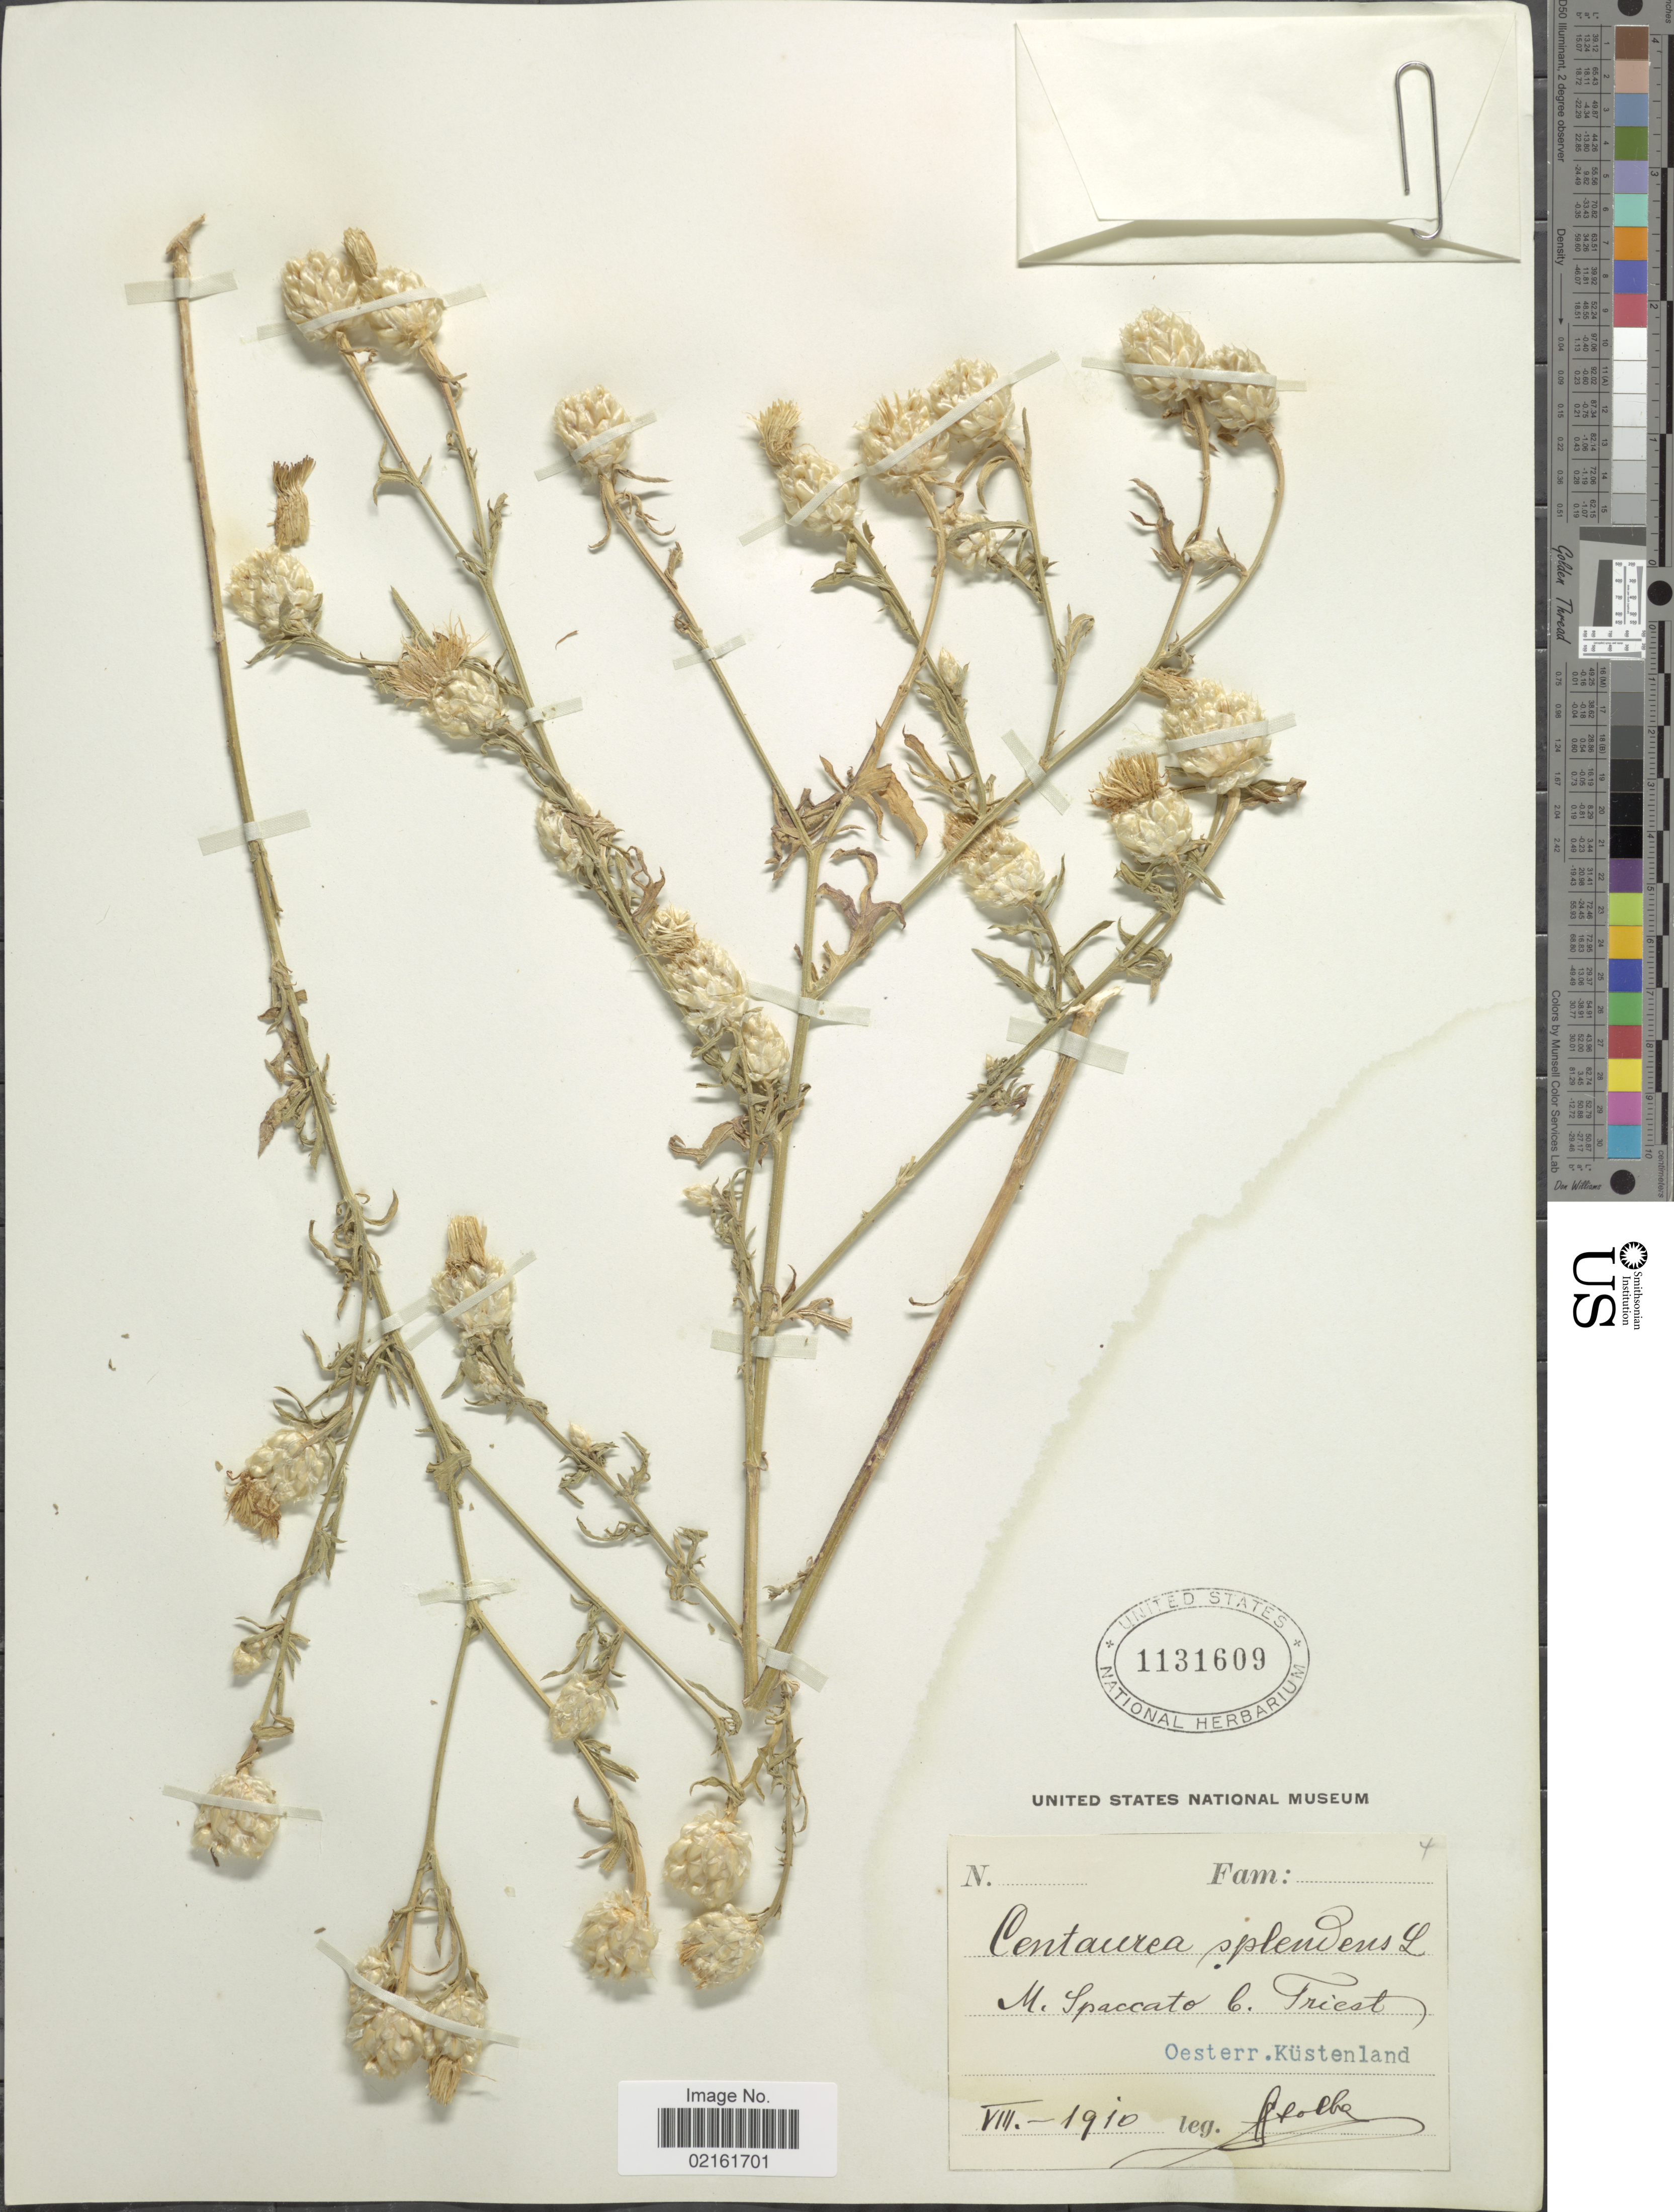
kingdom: Plantae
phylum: Tracheophyta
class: Magnoliopsida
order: Asterales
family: Asteraceae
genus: Centaurea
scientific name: Centaurea margaritacea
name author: Ten.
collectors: Stolba, F.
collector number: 4?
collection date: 1910-08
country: Italy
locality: M. Spaccato b. Triest. Oesterr. Küstenland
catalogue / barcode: US 1131609